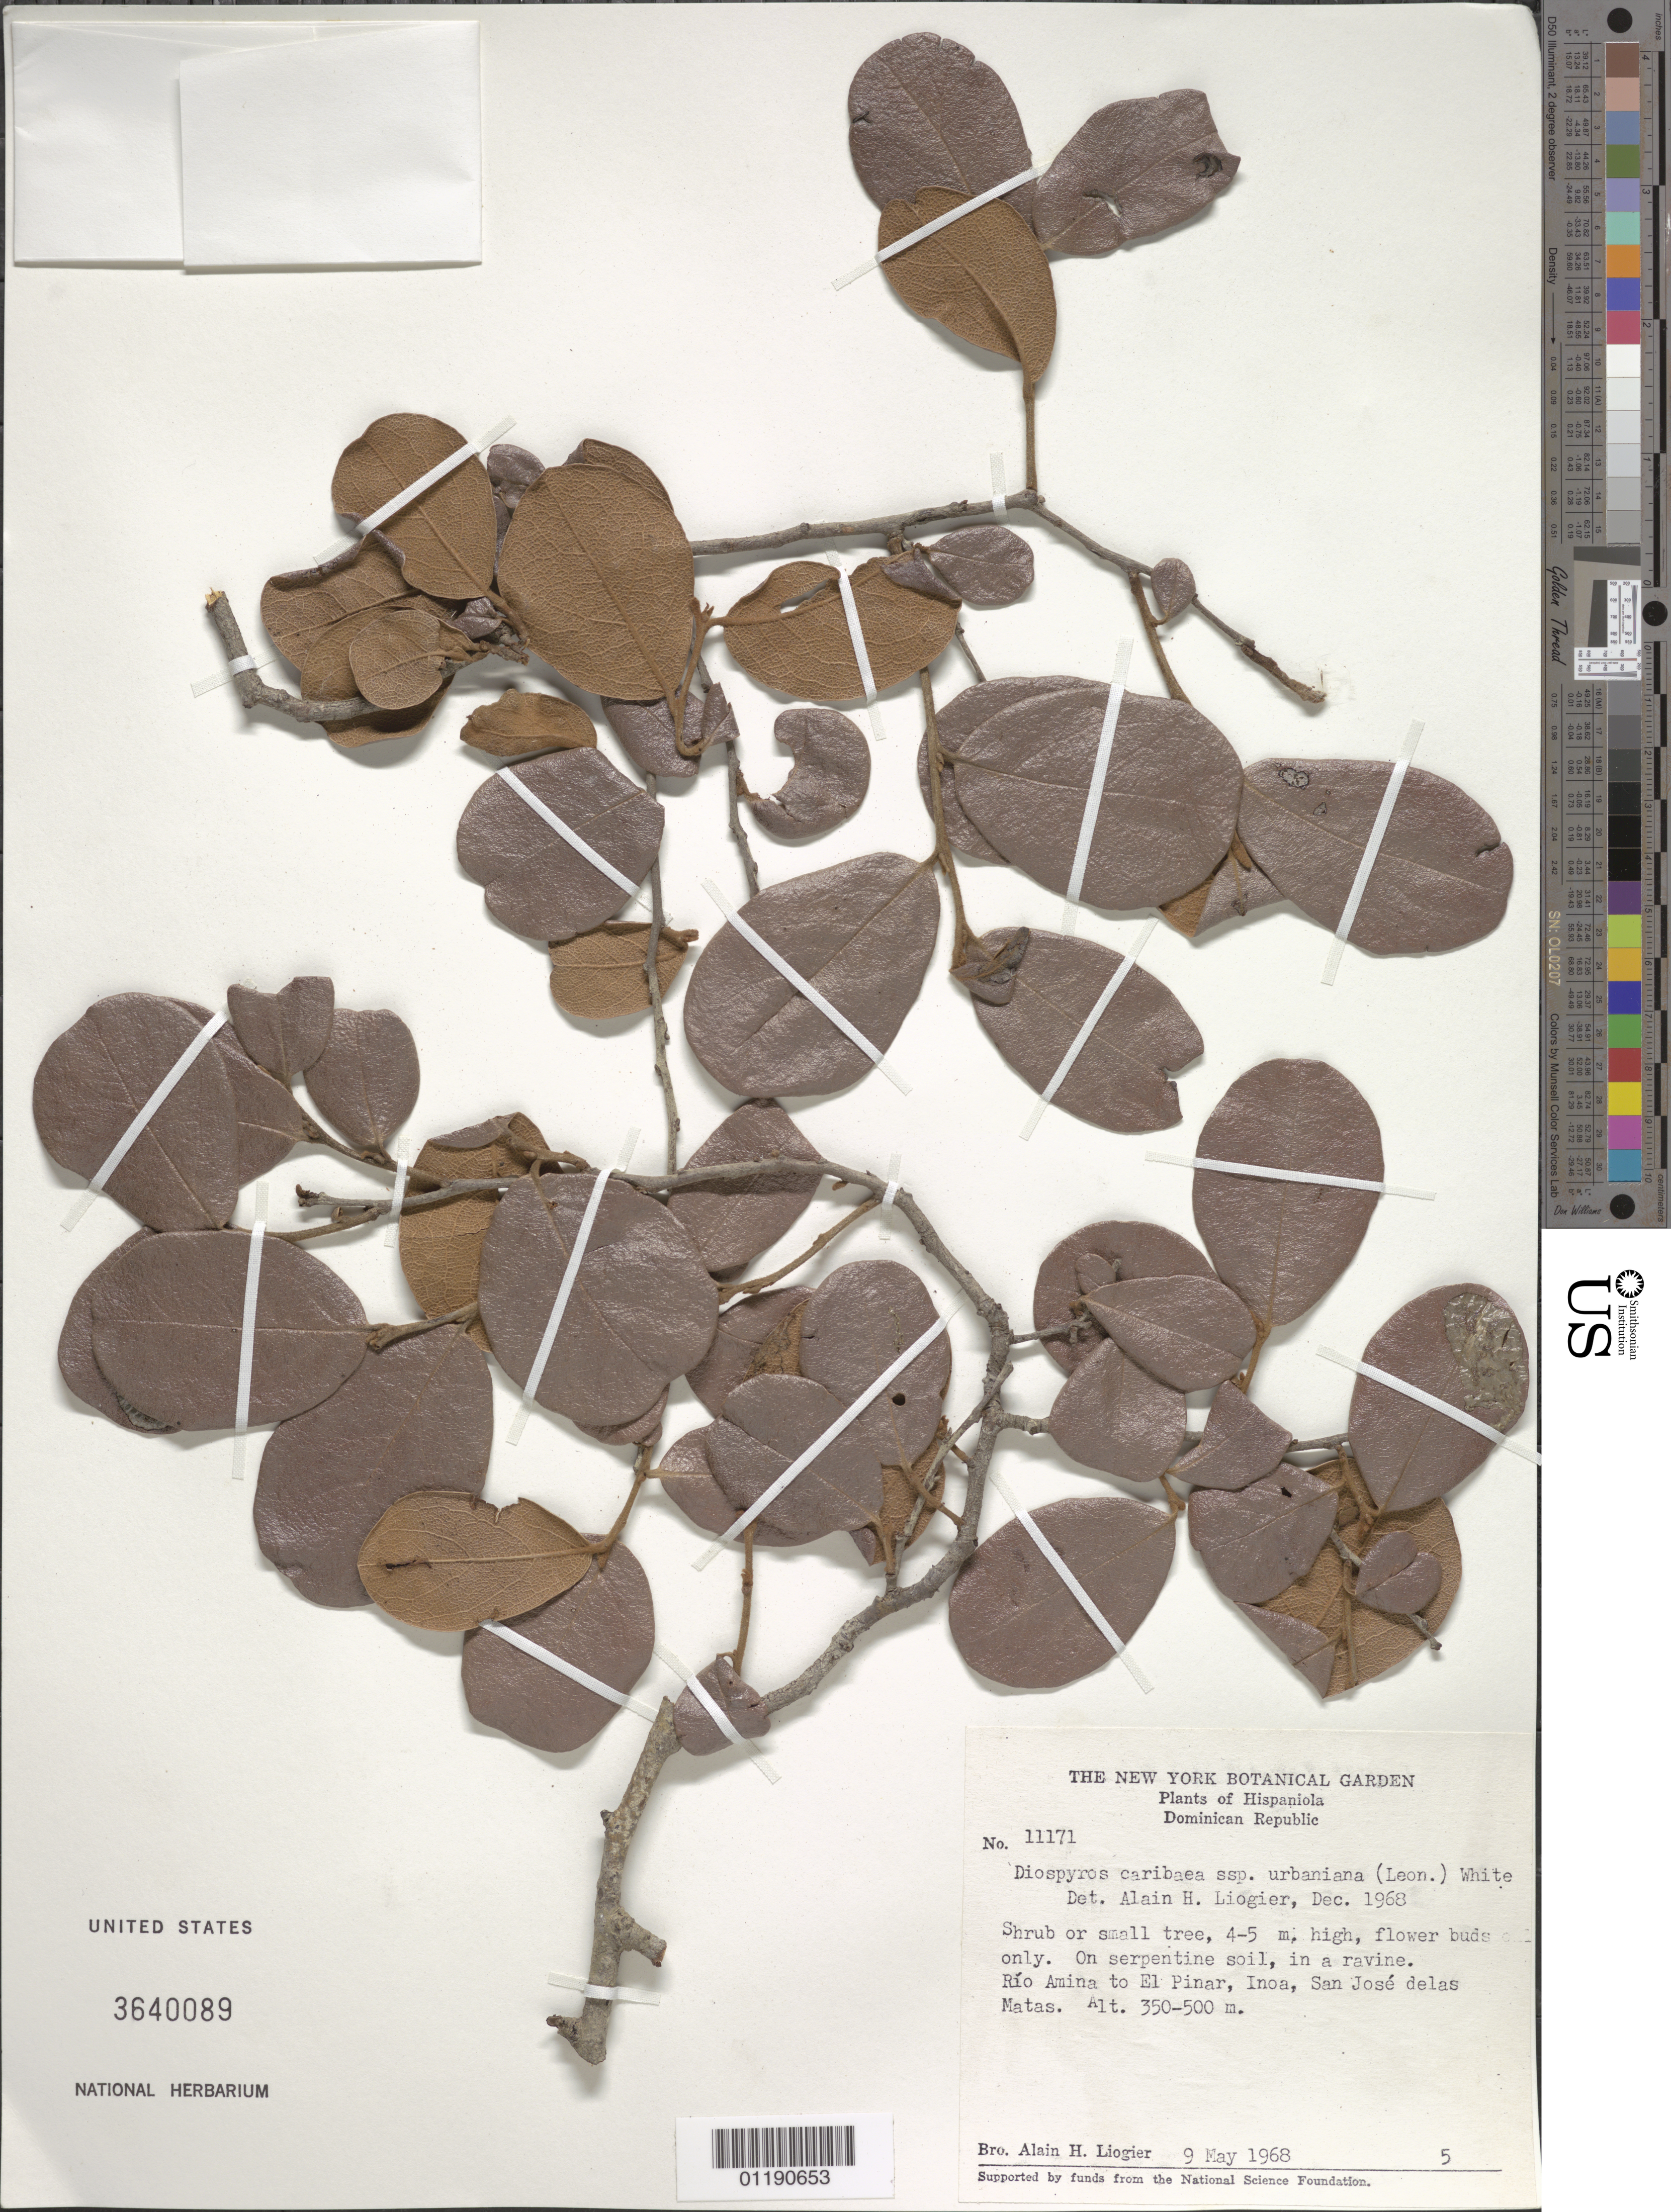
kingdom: Plantae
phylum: Tracheophyta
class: Magnoliopsida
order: Ericales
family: Ebenaceae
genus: Diospyros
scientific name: Diospyros caribaea var. urbaniana (Leonard) F. White comb nov. ined.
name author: (León)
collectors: A. H. Liogier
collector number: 11171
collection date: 1968-05-09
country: Dominican Republic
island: Hispaniola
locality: Río Amina to El Pinar, Inoa, San José de las Matas.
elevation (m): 350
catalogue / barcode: US 3640089